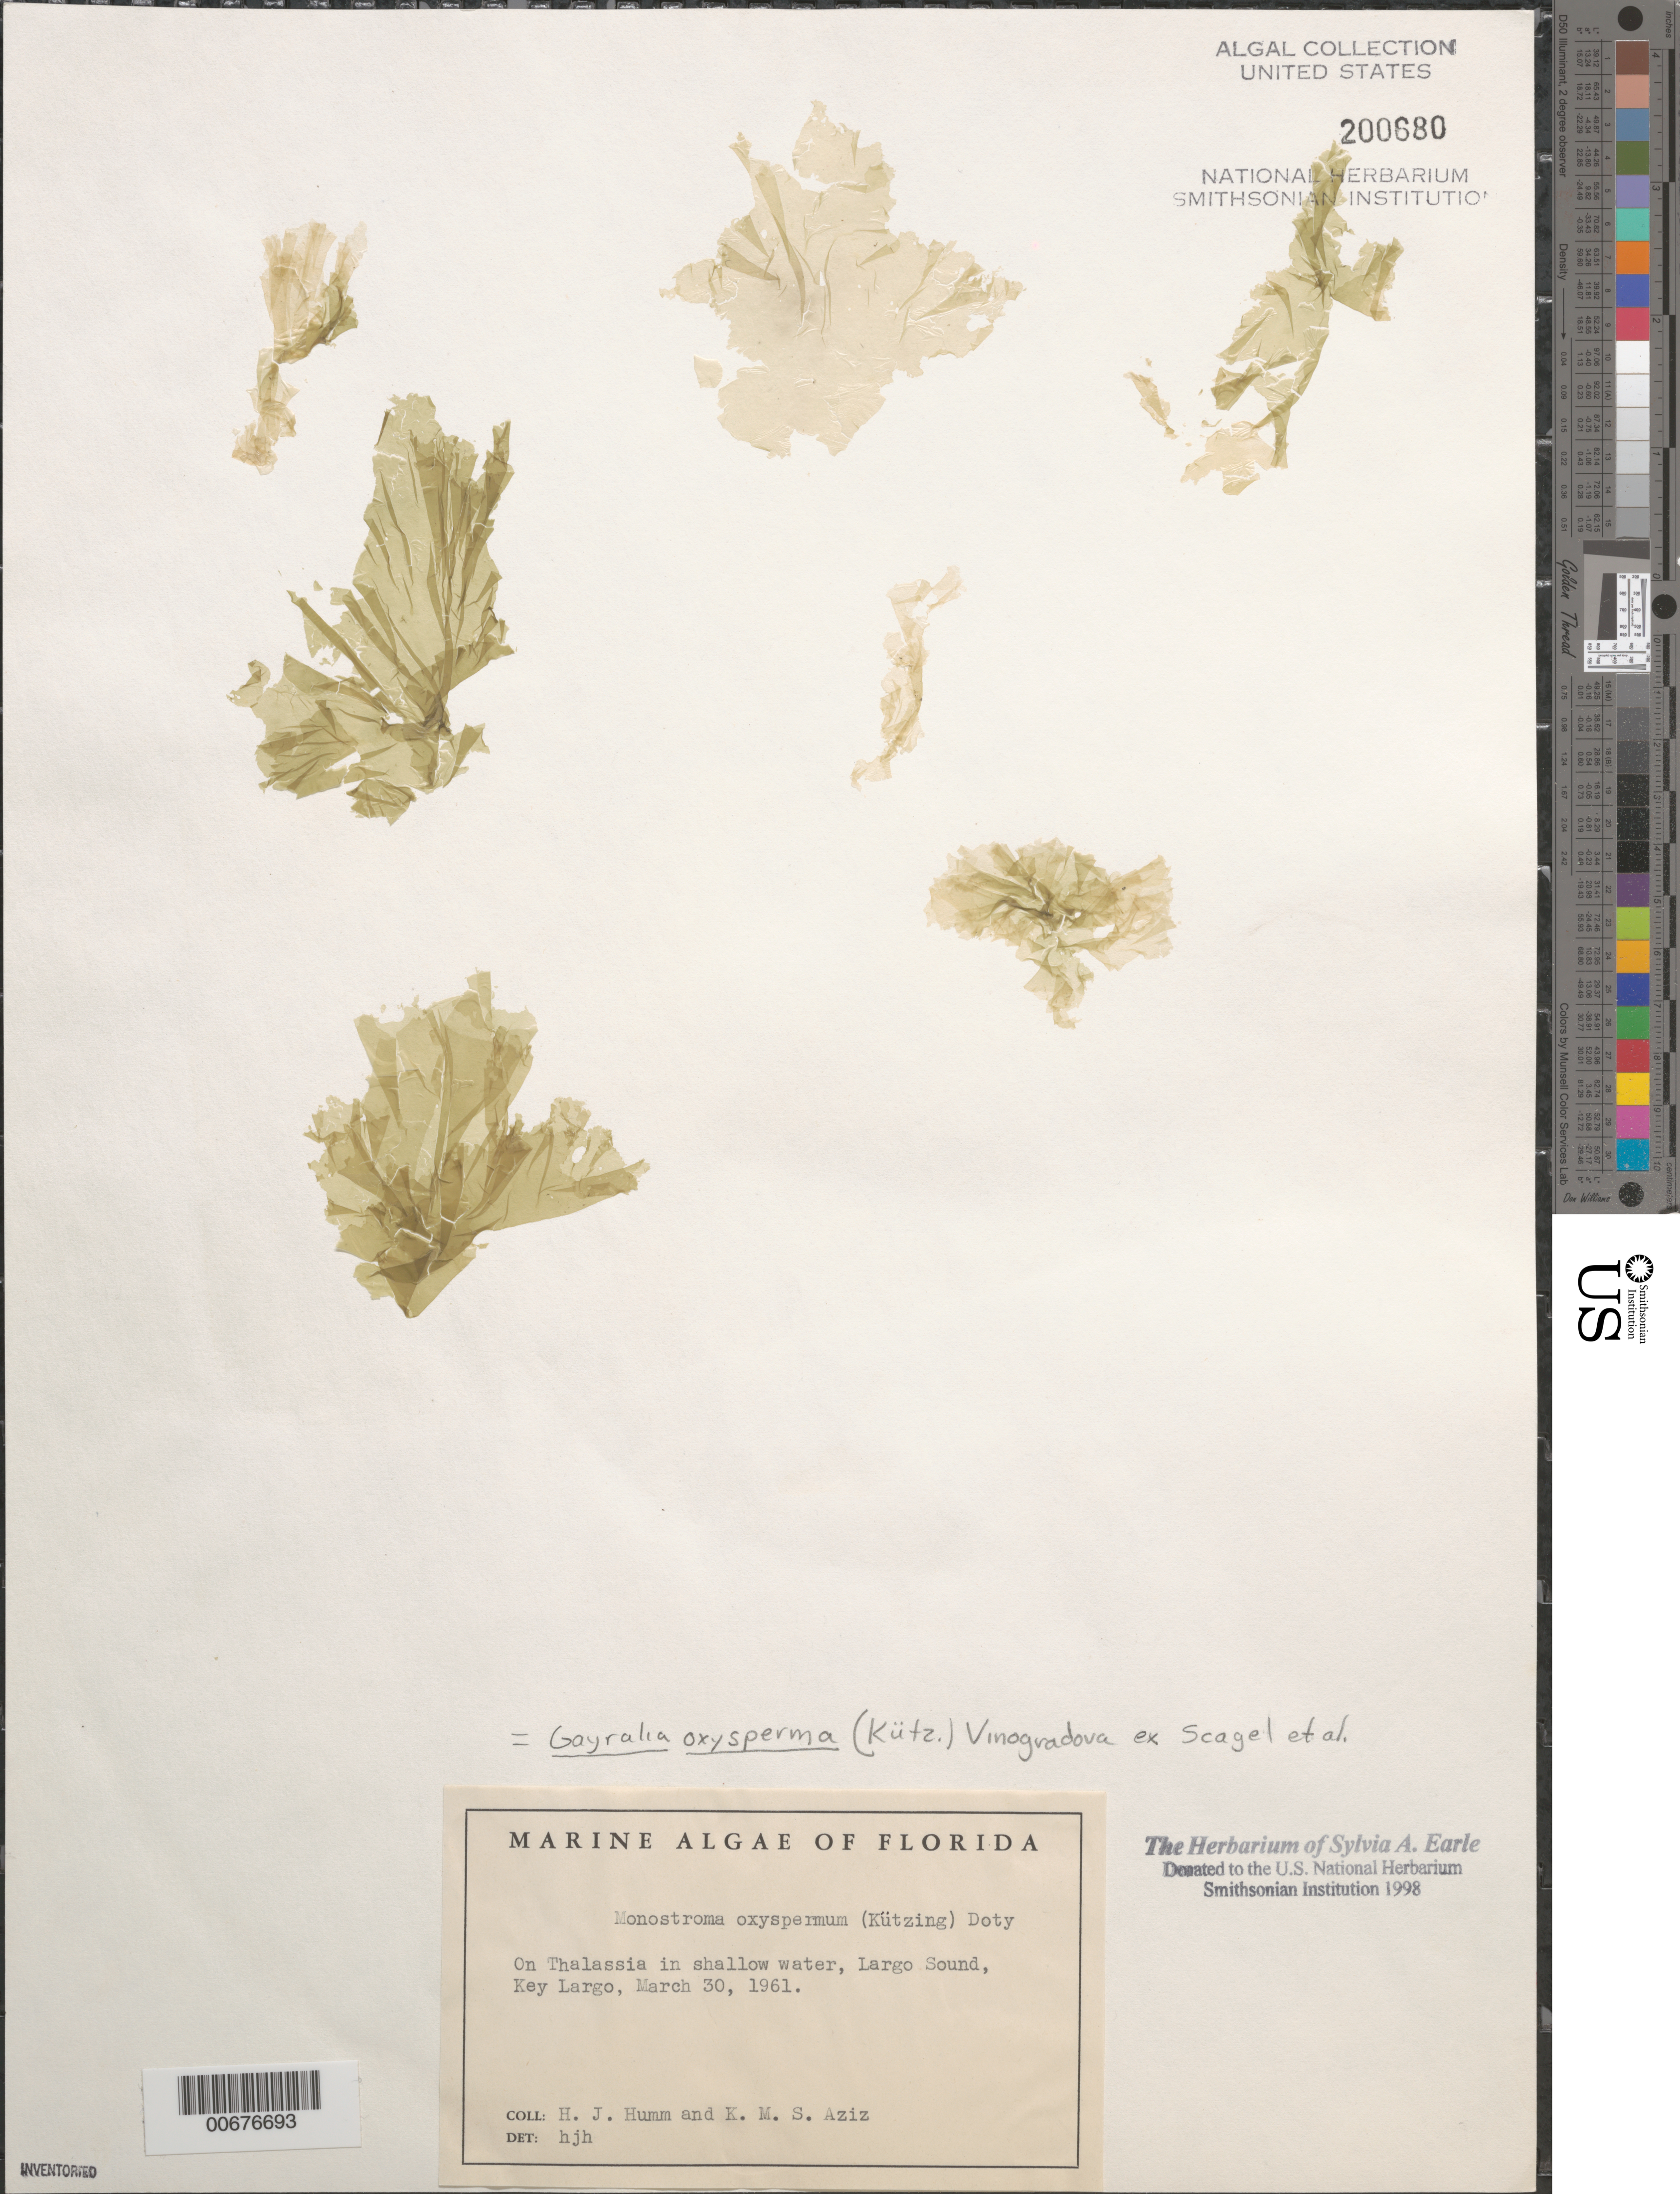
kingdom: Plantae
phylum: Chlorophyta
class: Ulvophyceae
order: Ulvales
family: Gayraliaceae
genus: Gayralia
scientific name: Gayralia oxysperma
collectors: K. M. Aziz & H. J. Humm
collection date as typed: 30 Mar 1961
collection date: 1961-03-30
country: United States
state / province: Florida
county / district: Monroe County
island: Key Largo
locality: Largo Sound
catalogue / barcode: US 200680